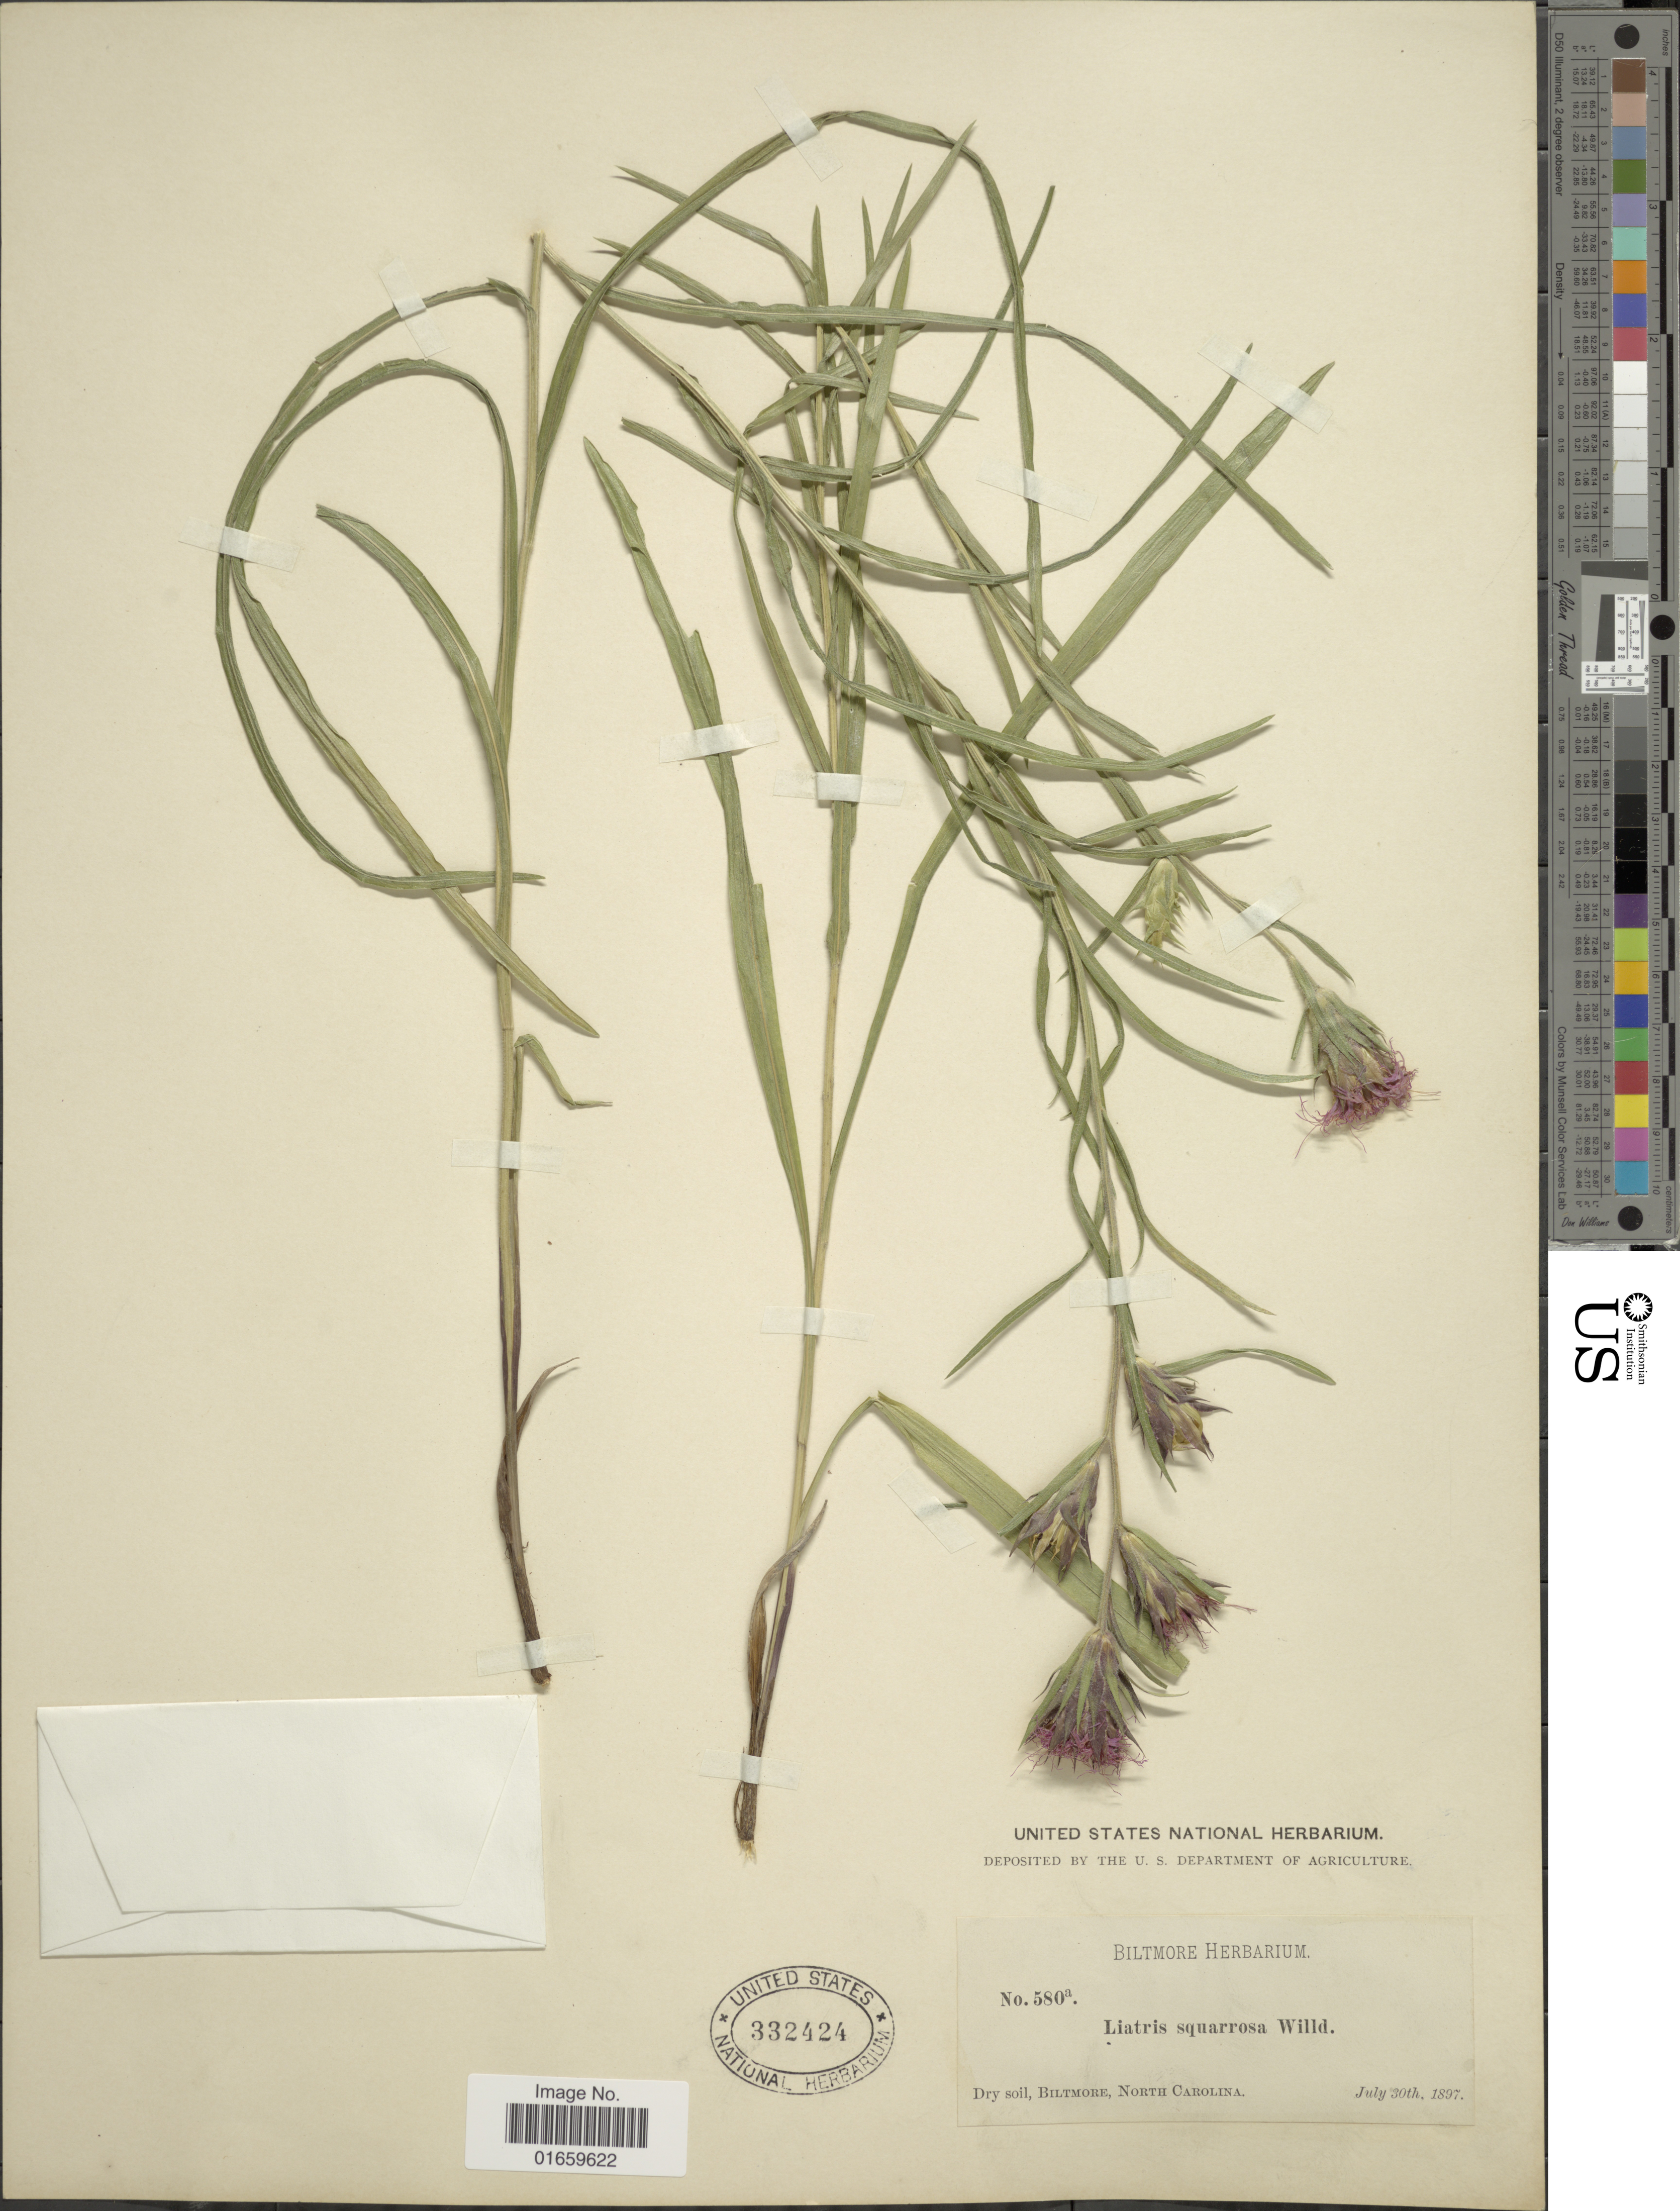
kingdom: Plantae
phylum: Tracheophyta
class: Magnoliopsida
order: Asterales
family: Asteraceae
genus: Liatris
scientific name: Liatris squarrosa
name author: (L.) Michx.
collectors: ex herb. Biltmore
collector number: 580a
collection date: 1897-07-30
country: United States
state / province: North Carolina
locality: Dry soil, Biltmore, North Carolina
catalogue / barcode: US 332424